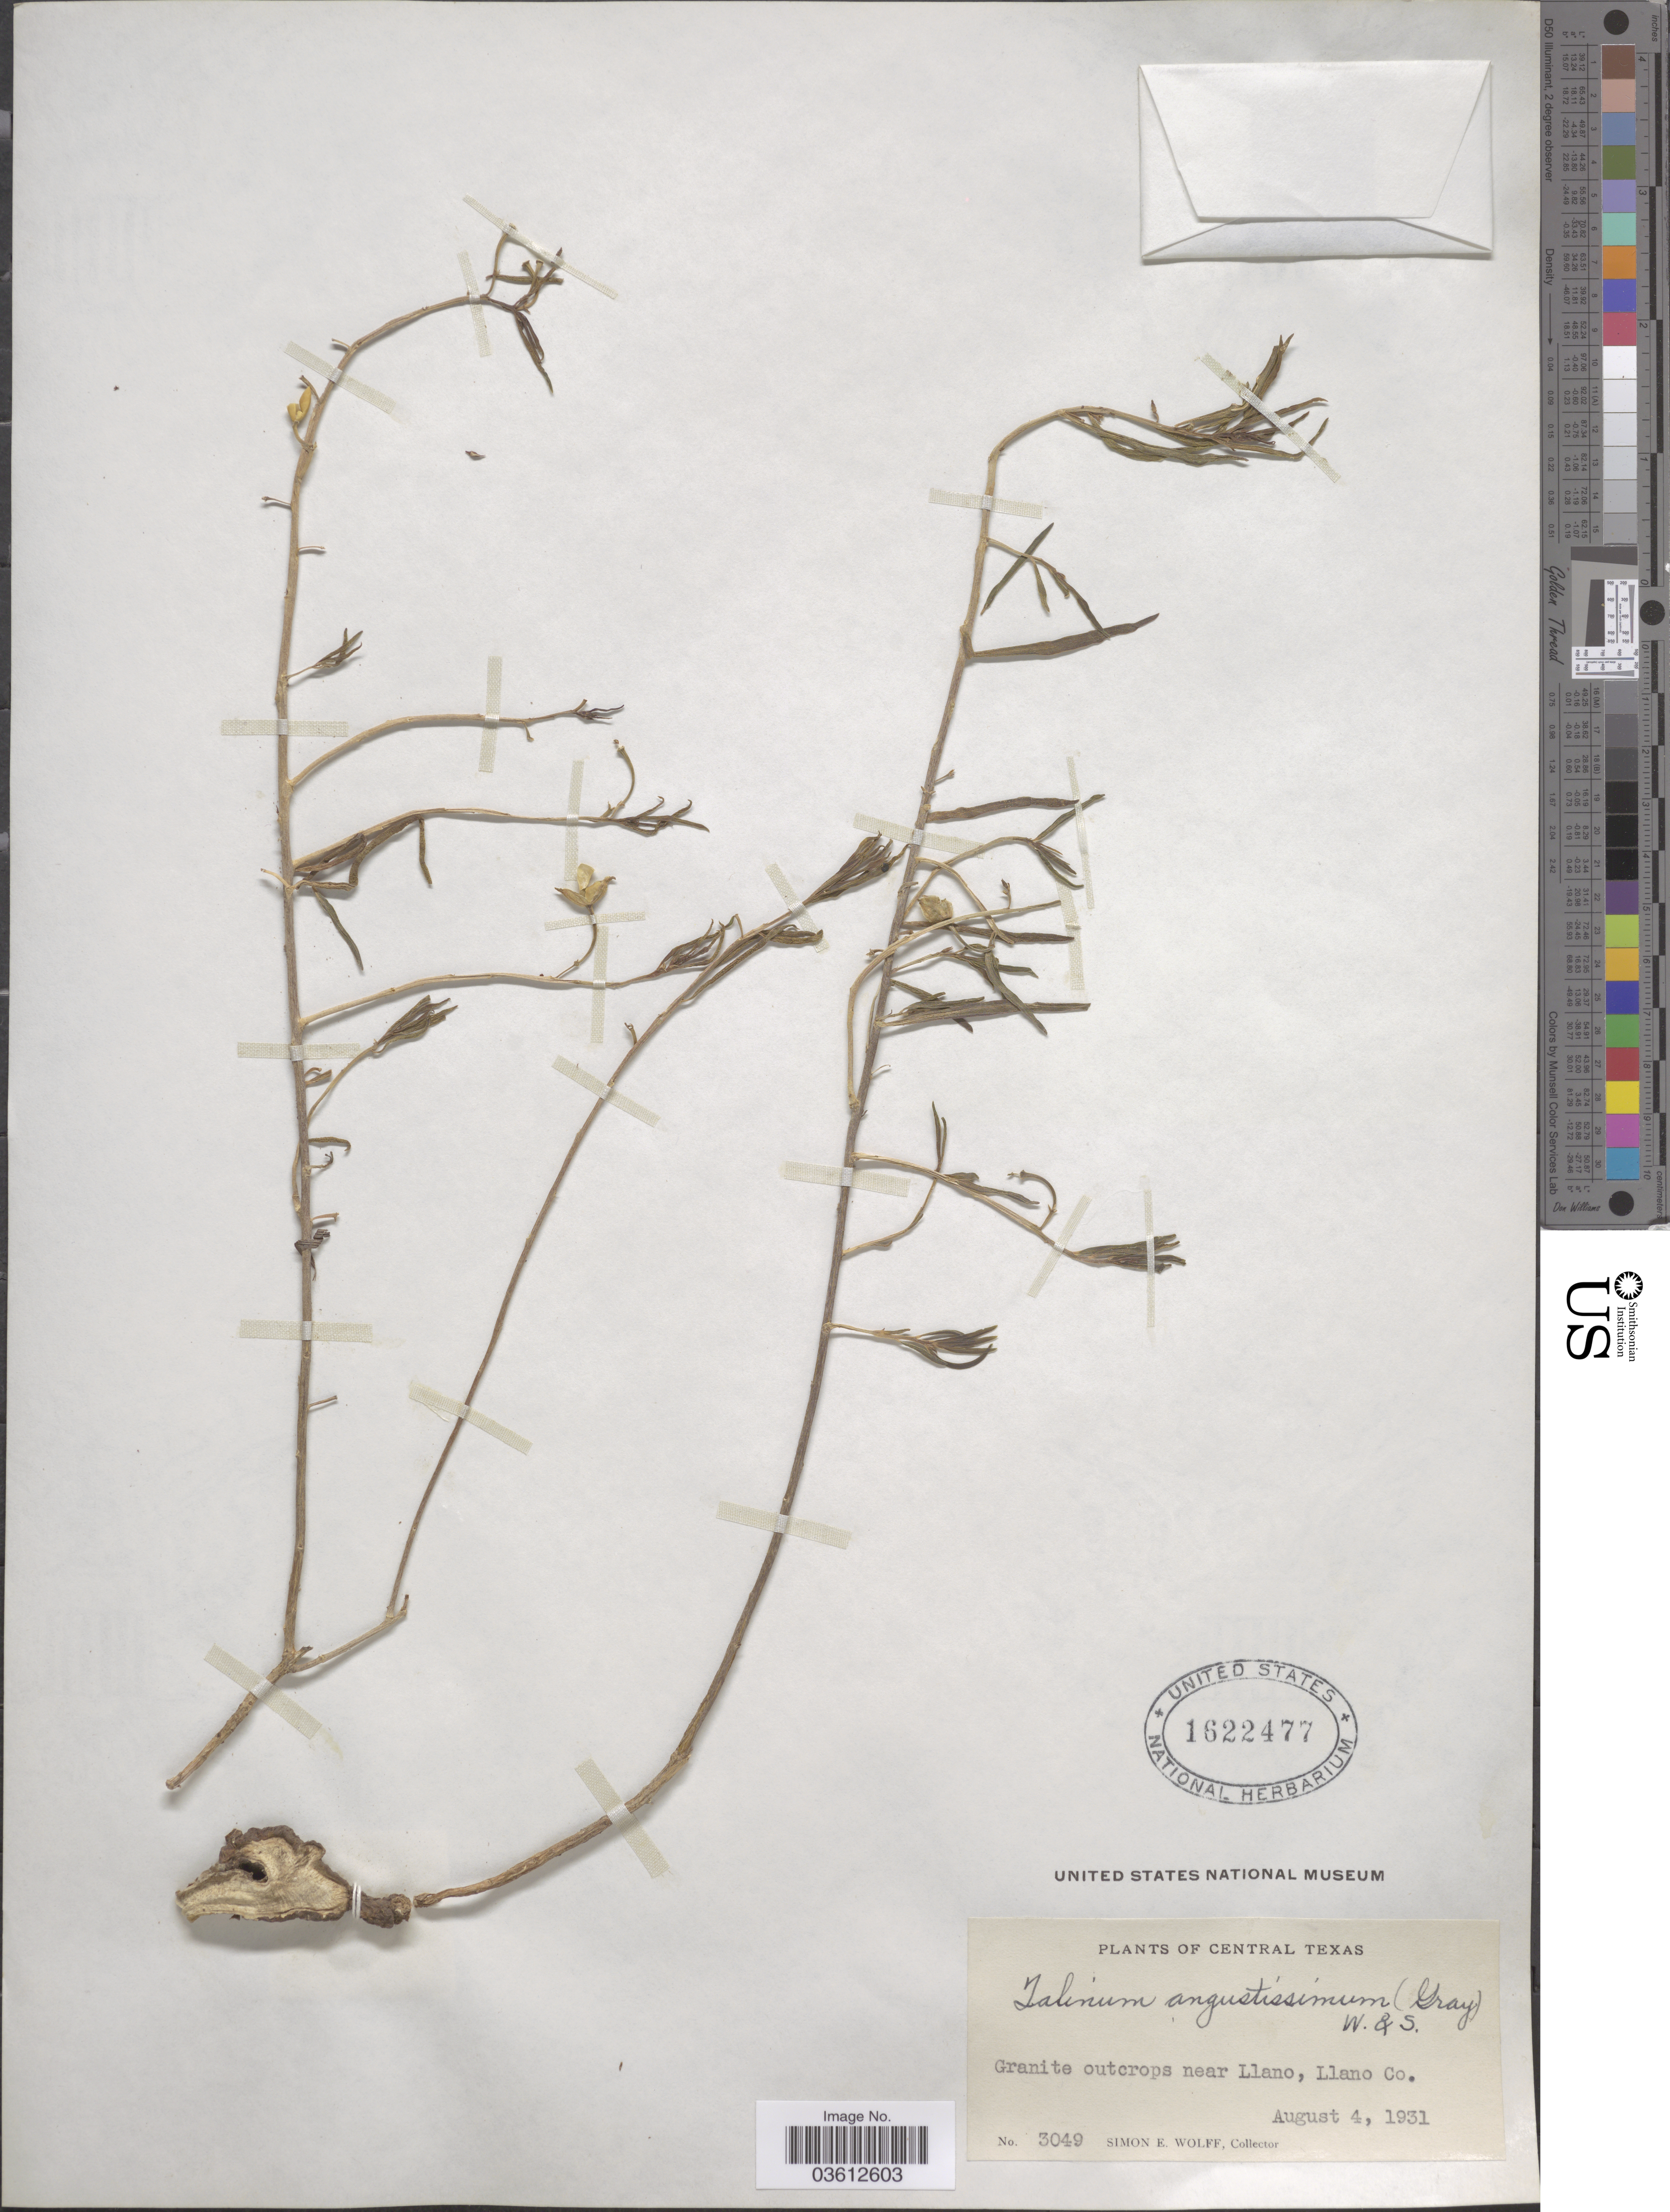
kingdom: Plantae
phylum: Tracheophyta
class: Magnoliopsida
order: Caryophyllales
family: Talinaceae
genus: Talinum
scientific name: Talinum aurantiacum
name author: Engelm. in A. Gray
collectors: S. E. Wolff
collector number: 3049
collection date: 1931-08-04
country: United States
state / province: Texas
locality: Central Texas. Outcrops near Llano, Llano Co.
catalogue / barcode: US 1622477